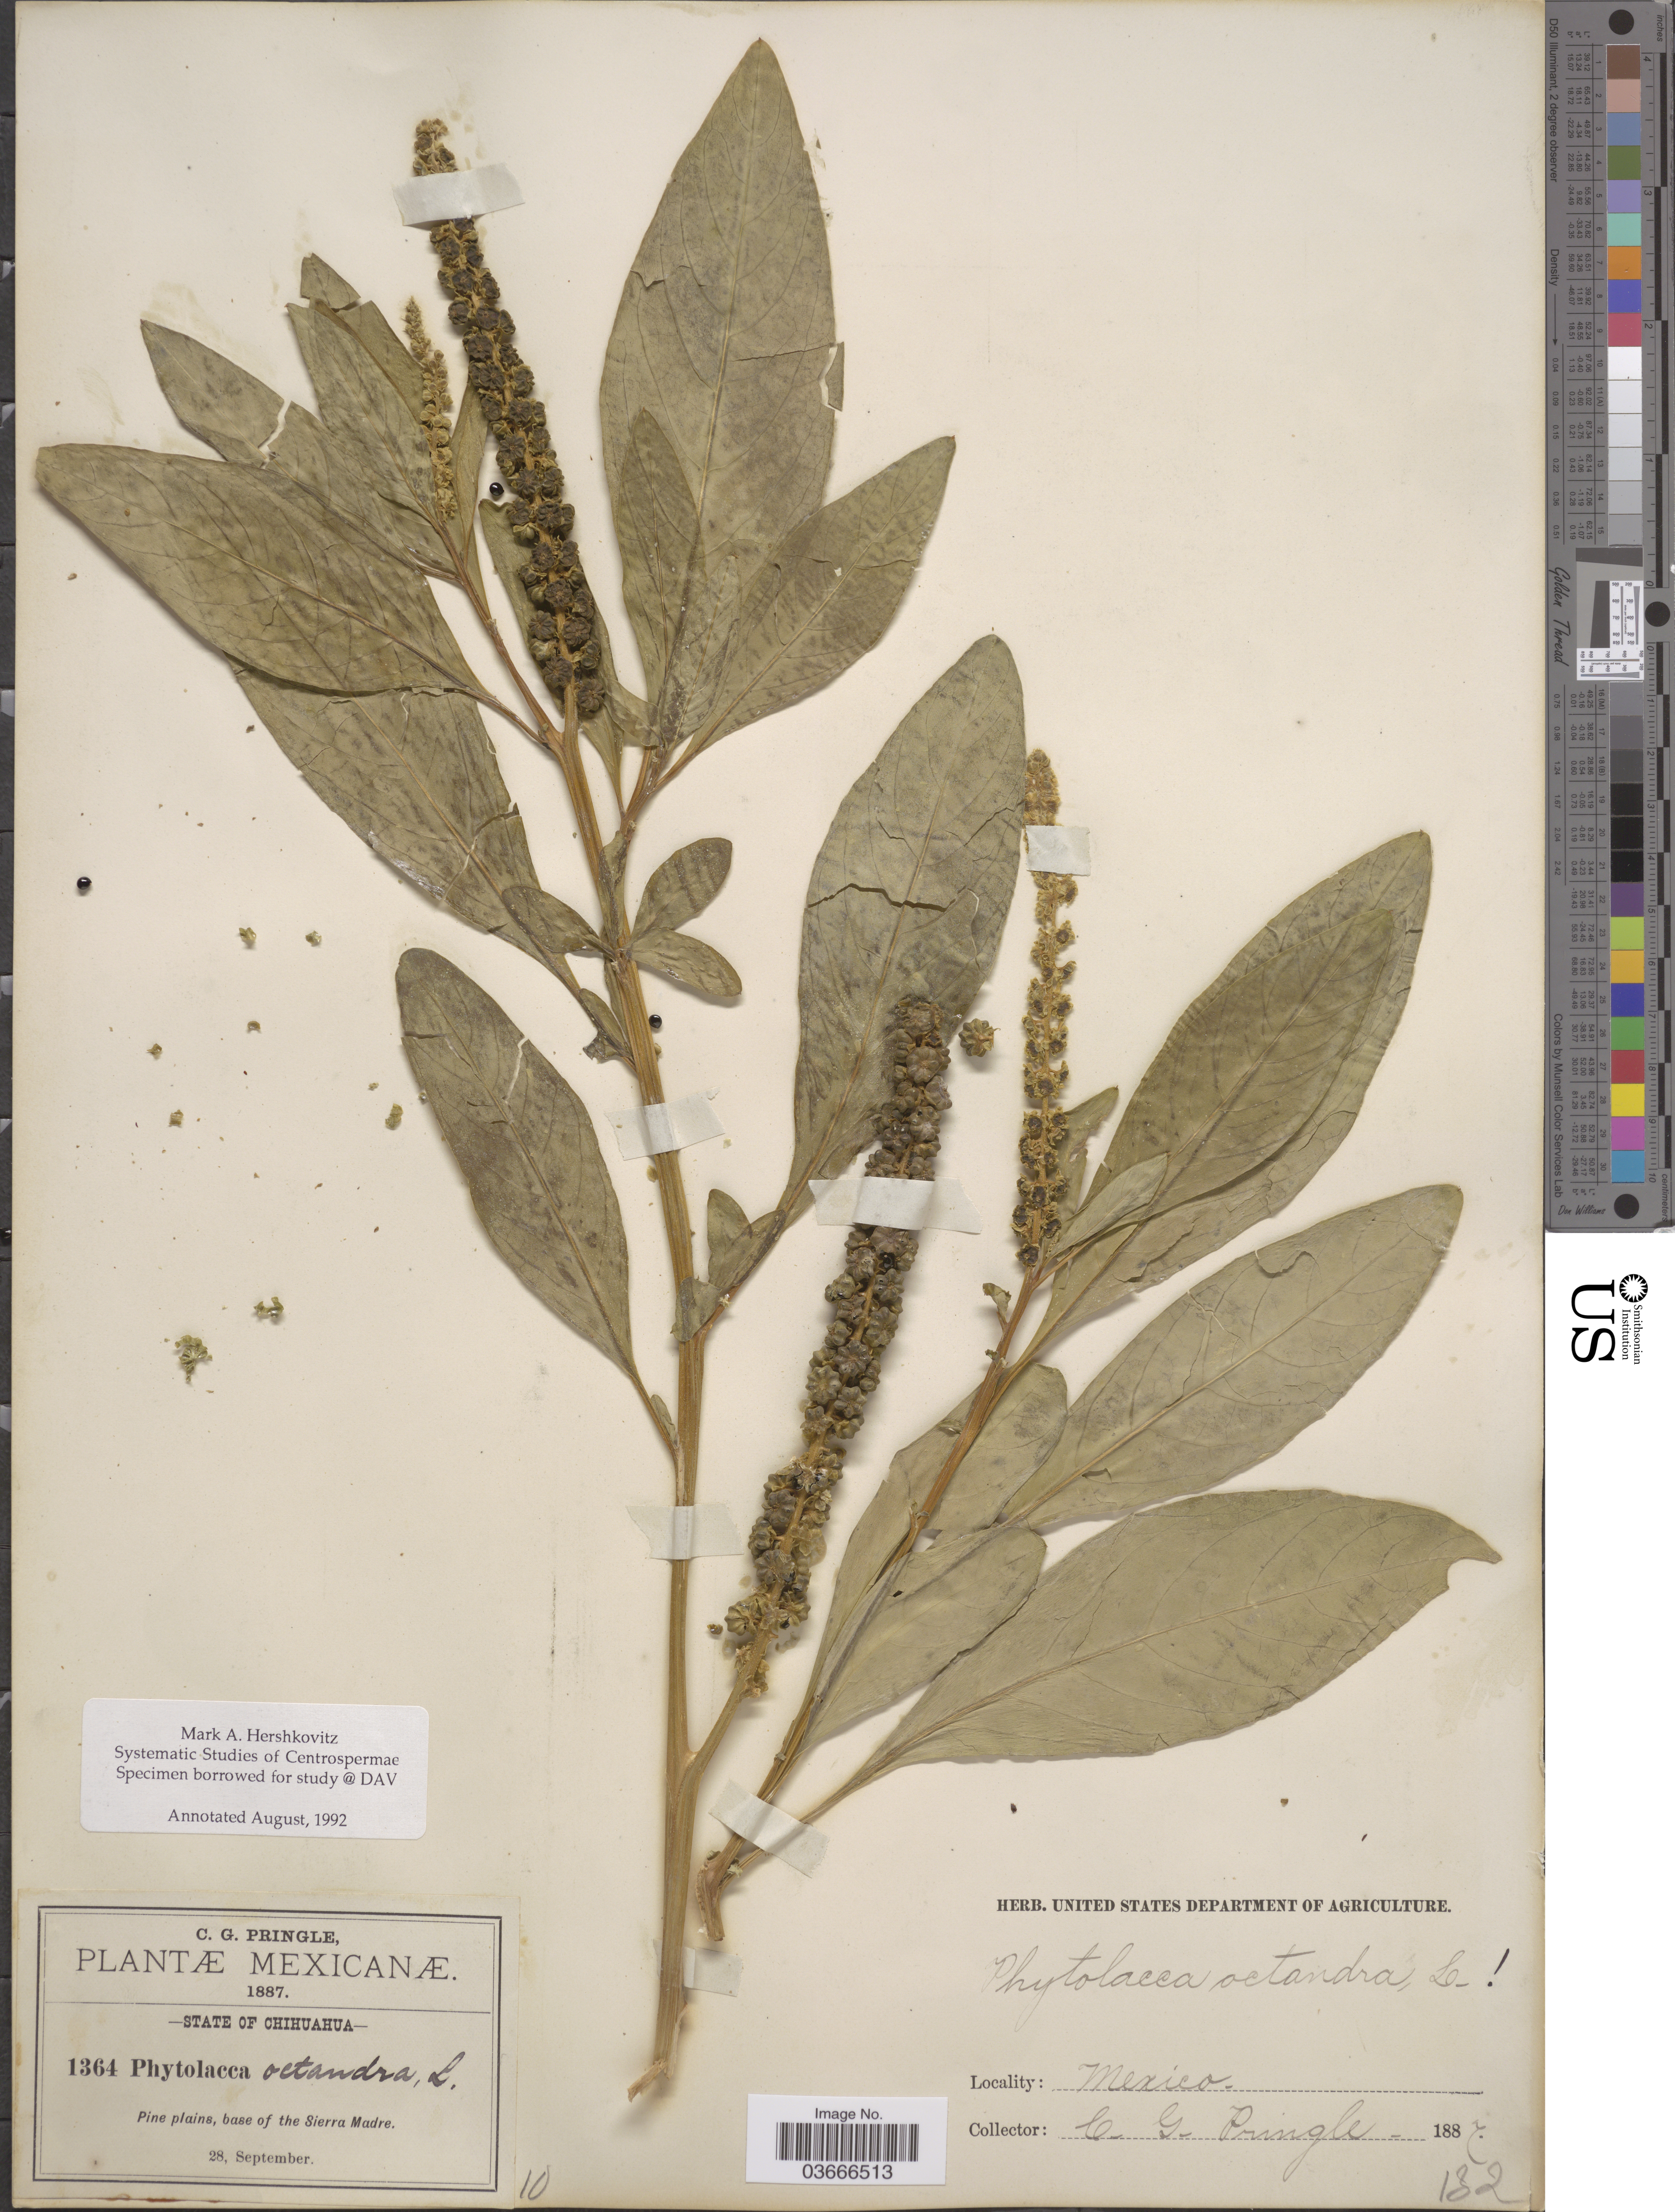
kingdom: Plantae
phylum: Tracheophyta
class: Magnoliopsida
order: Caryophyllales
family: Phytolaccaceae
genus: Phytolacca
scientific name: Phytolacca octandra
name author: L.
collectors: C. G. Pringle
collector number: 1364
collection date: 1887-09-28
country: Mexico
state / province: Chihuahua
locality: Base of the Sierra Madre.